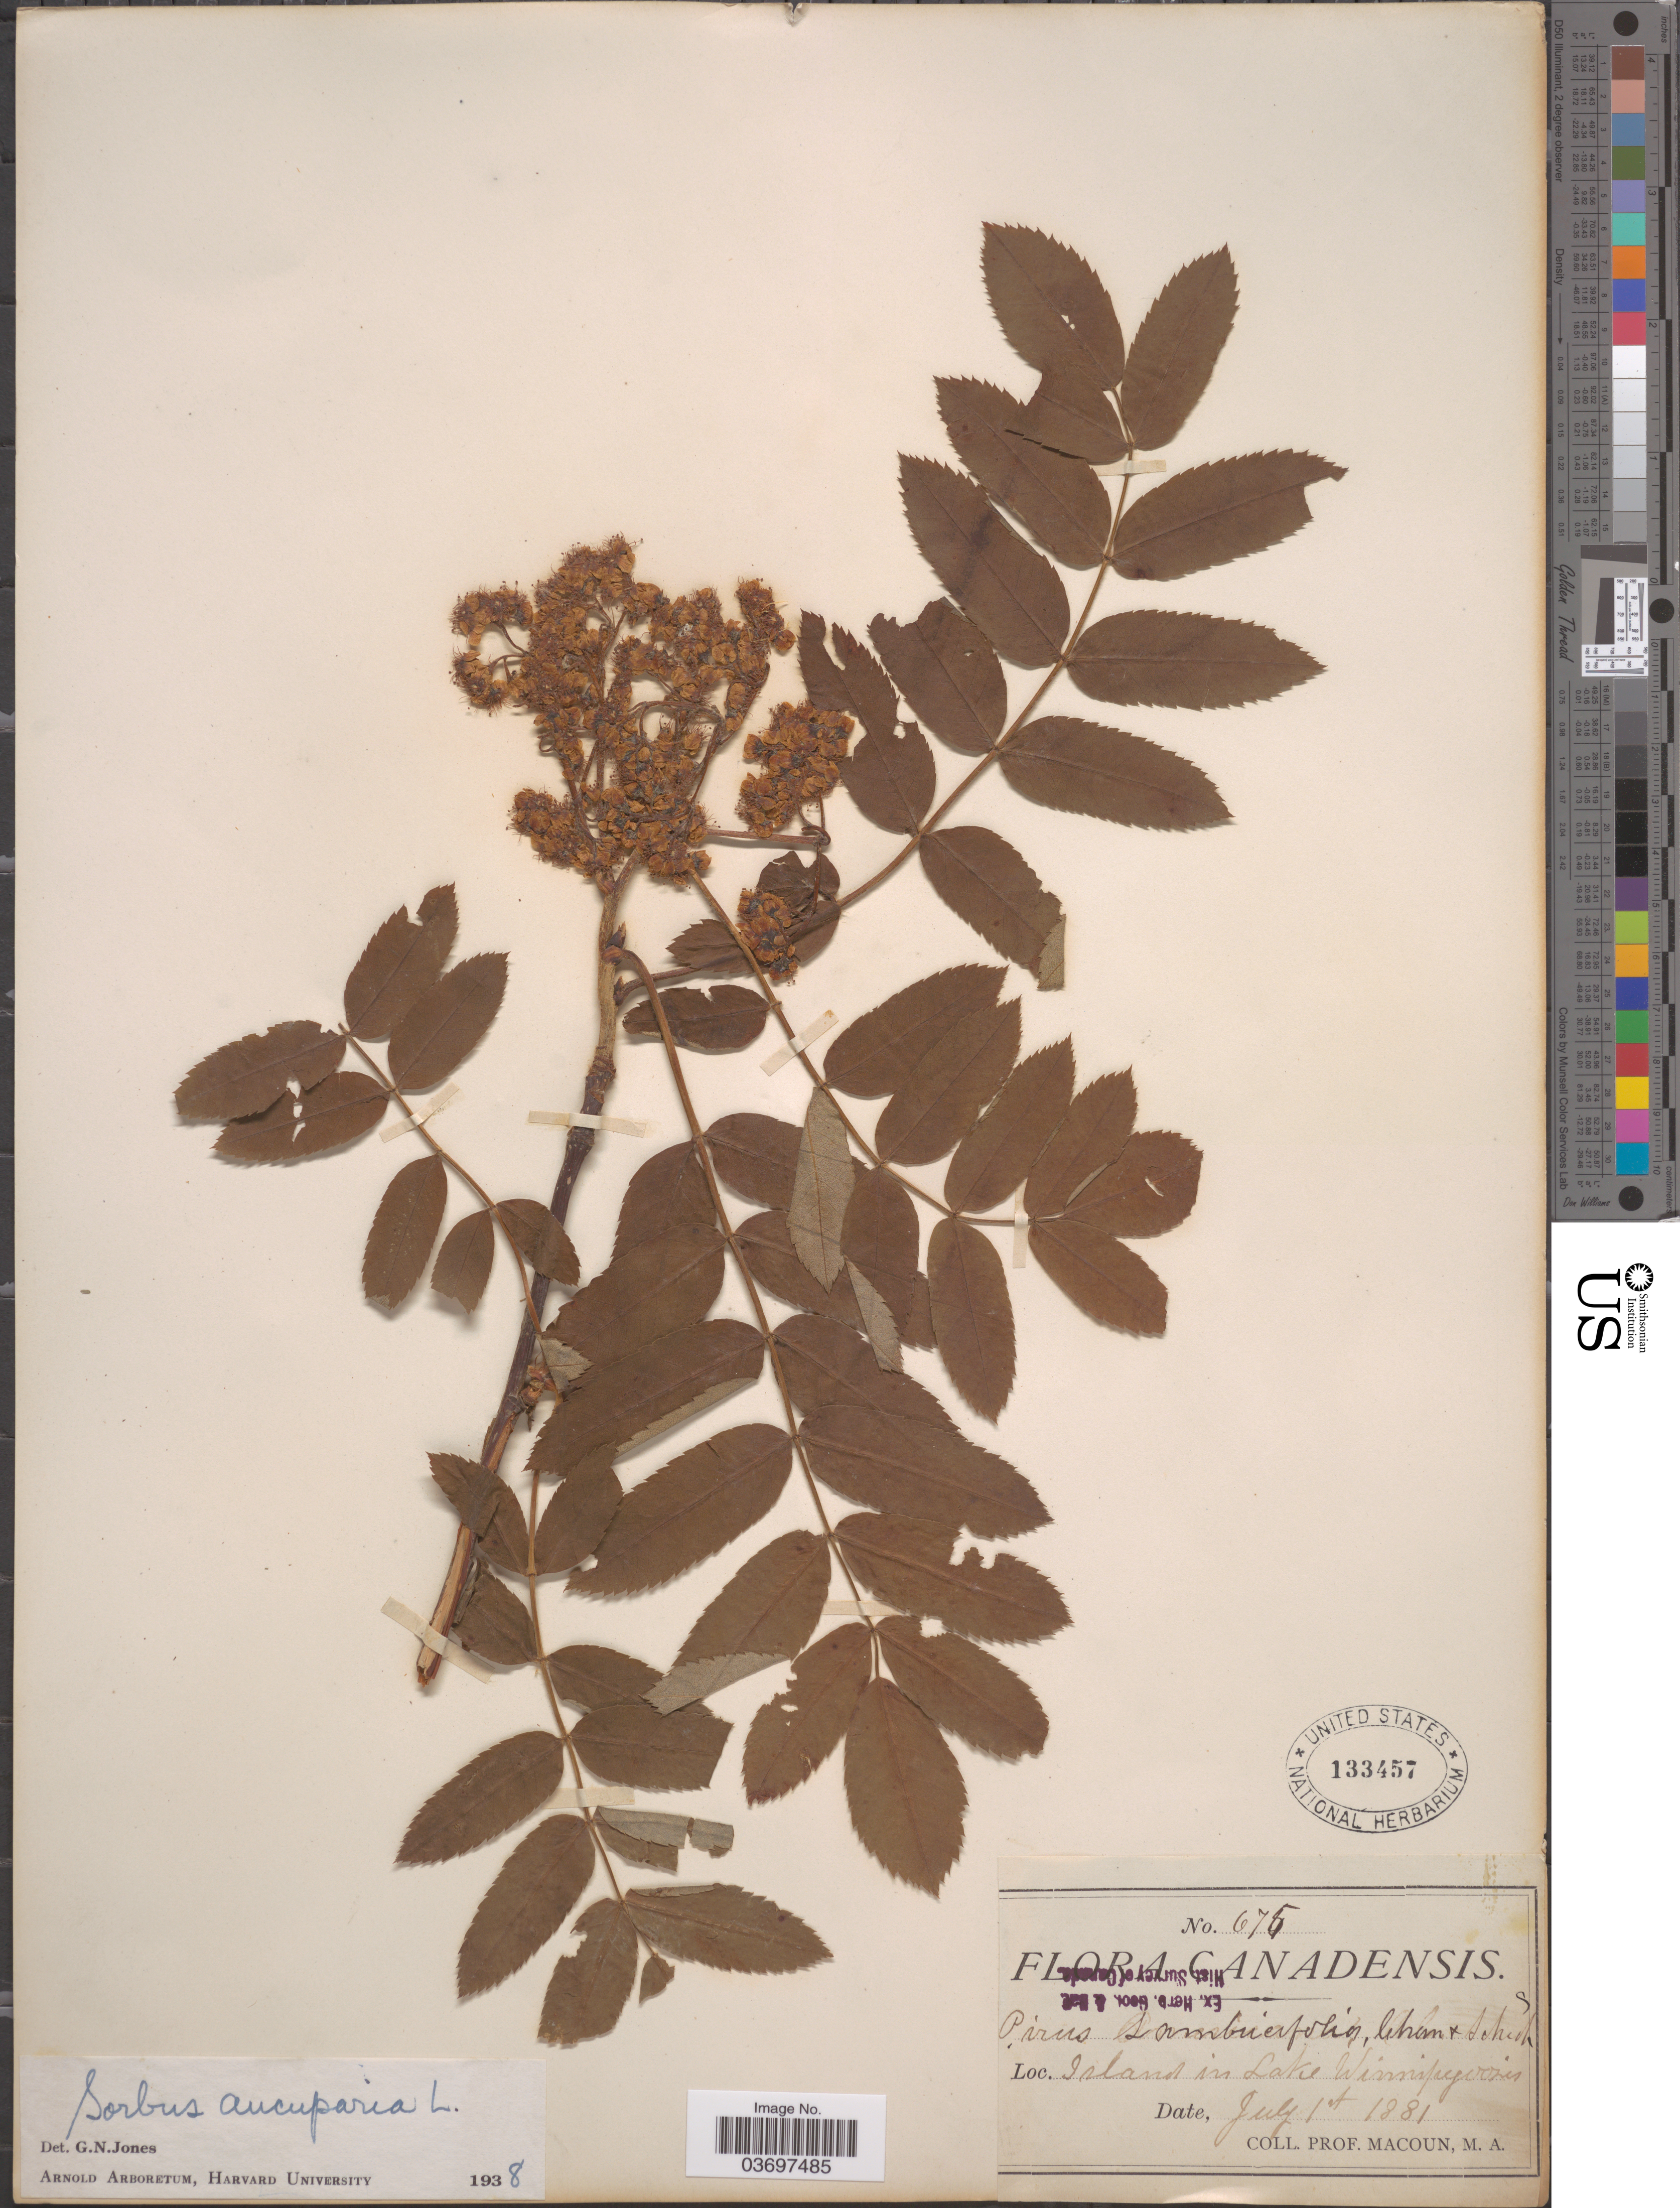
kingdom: Plantae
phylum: Tracheophyta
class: Magnoliopsida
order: Rosales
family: Rosaceae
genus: Sorbus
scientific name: Sorbus aucuparia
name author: L.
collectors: Prof. Macoun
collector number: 675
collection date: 1881-07-01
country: Canada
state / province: Manitoba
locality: Island in Lake Winnipegosis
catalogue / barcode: US 133457